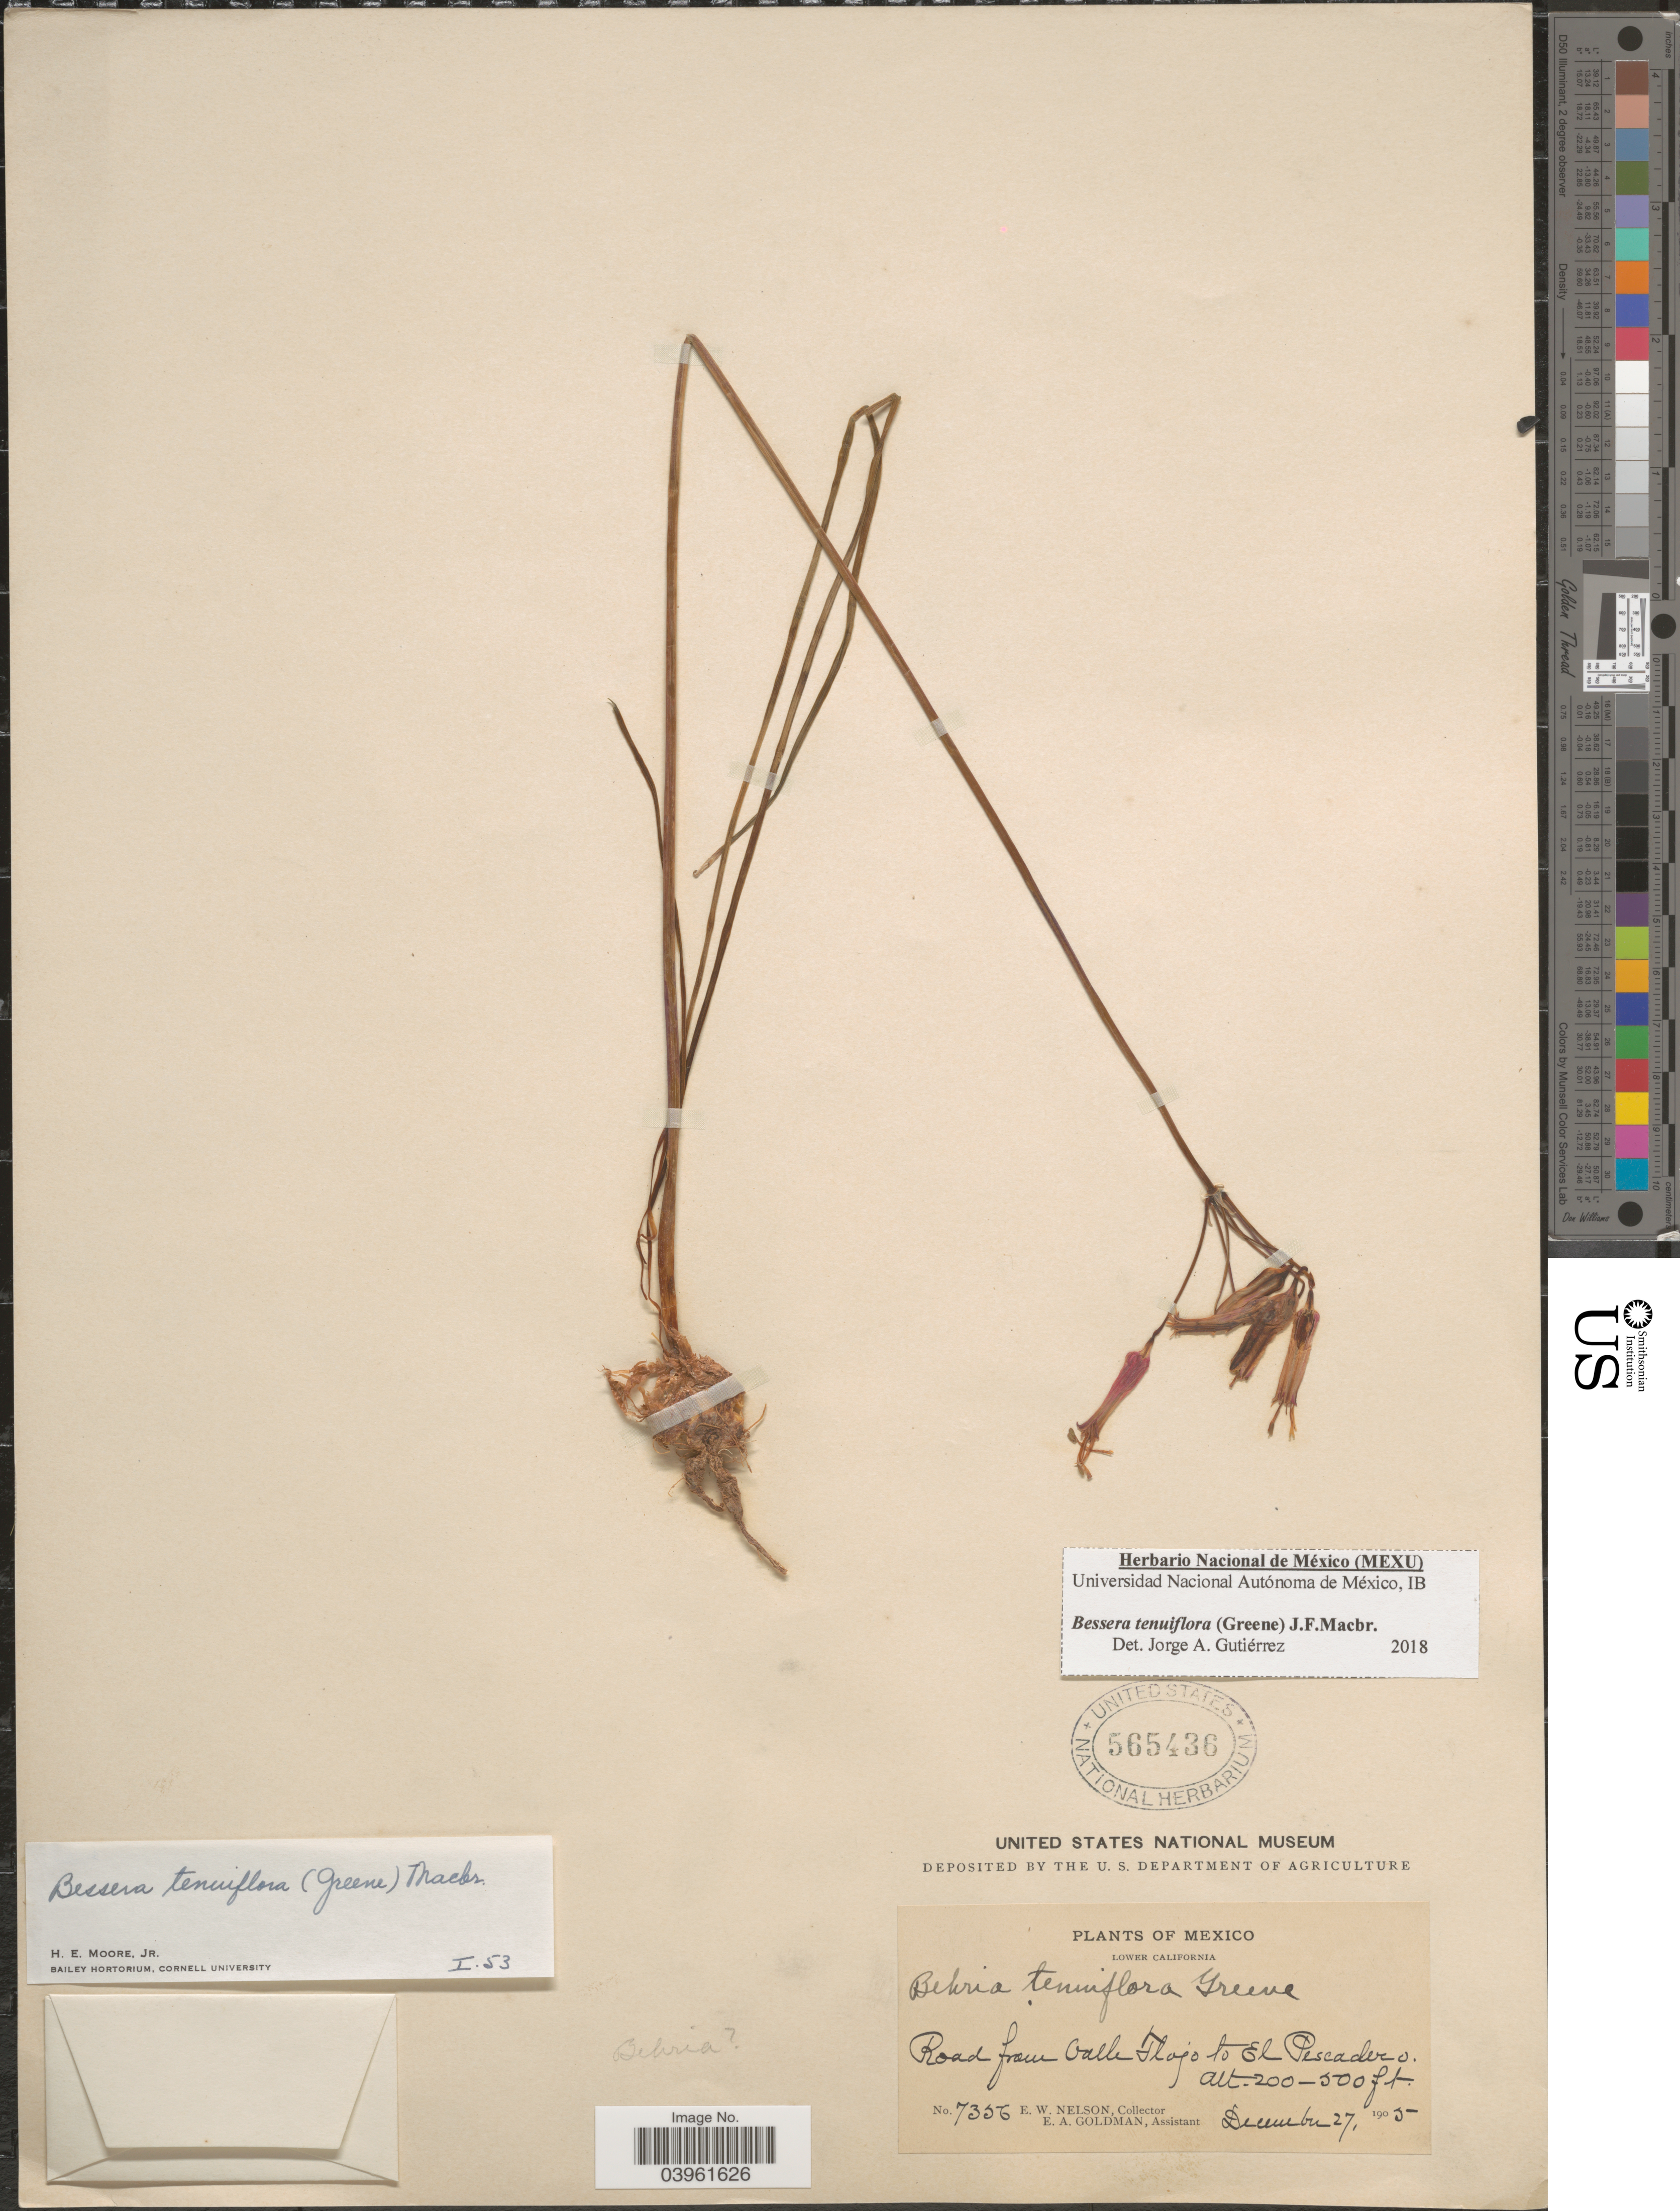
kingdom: Plantae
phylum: Tracheophyta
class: Liliopsida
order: Asparagales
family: Asparagaceae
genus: Bessera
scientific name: Bessera tenuiflora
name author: (Greene) J.F. Macbr.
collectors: E. W. Nelson & E. A. Goldman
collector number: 7356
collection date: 1905-12-27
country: Mexico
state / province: Baja California Sur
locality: Lower California. Road from Valle Tlojo to El Pescadero.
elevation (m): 61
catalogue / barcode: US 565436